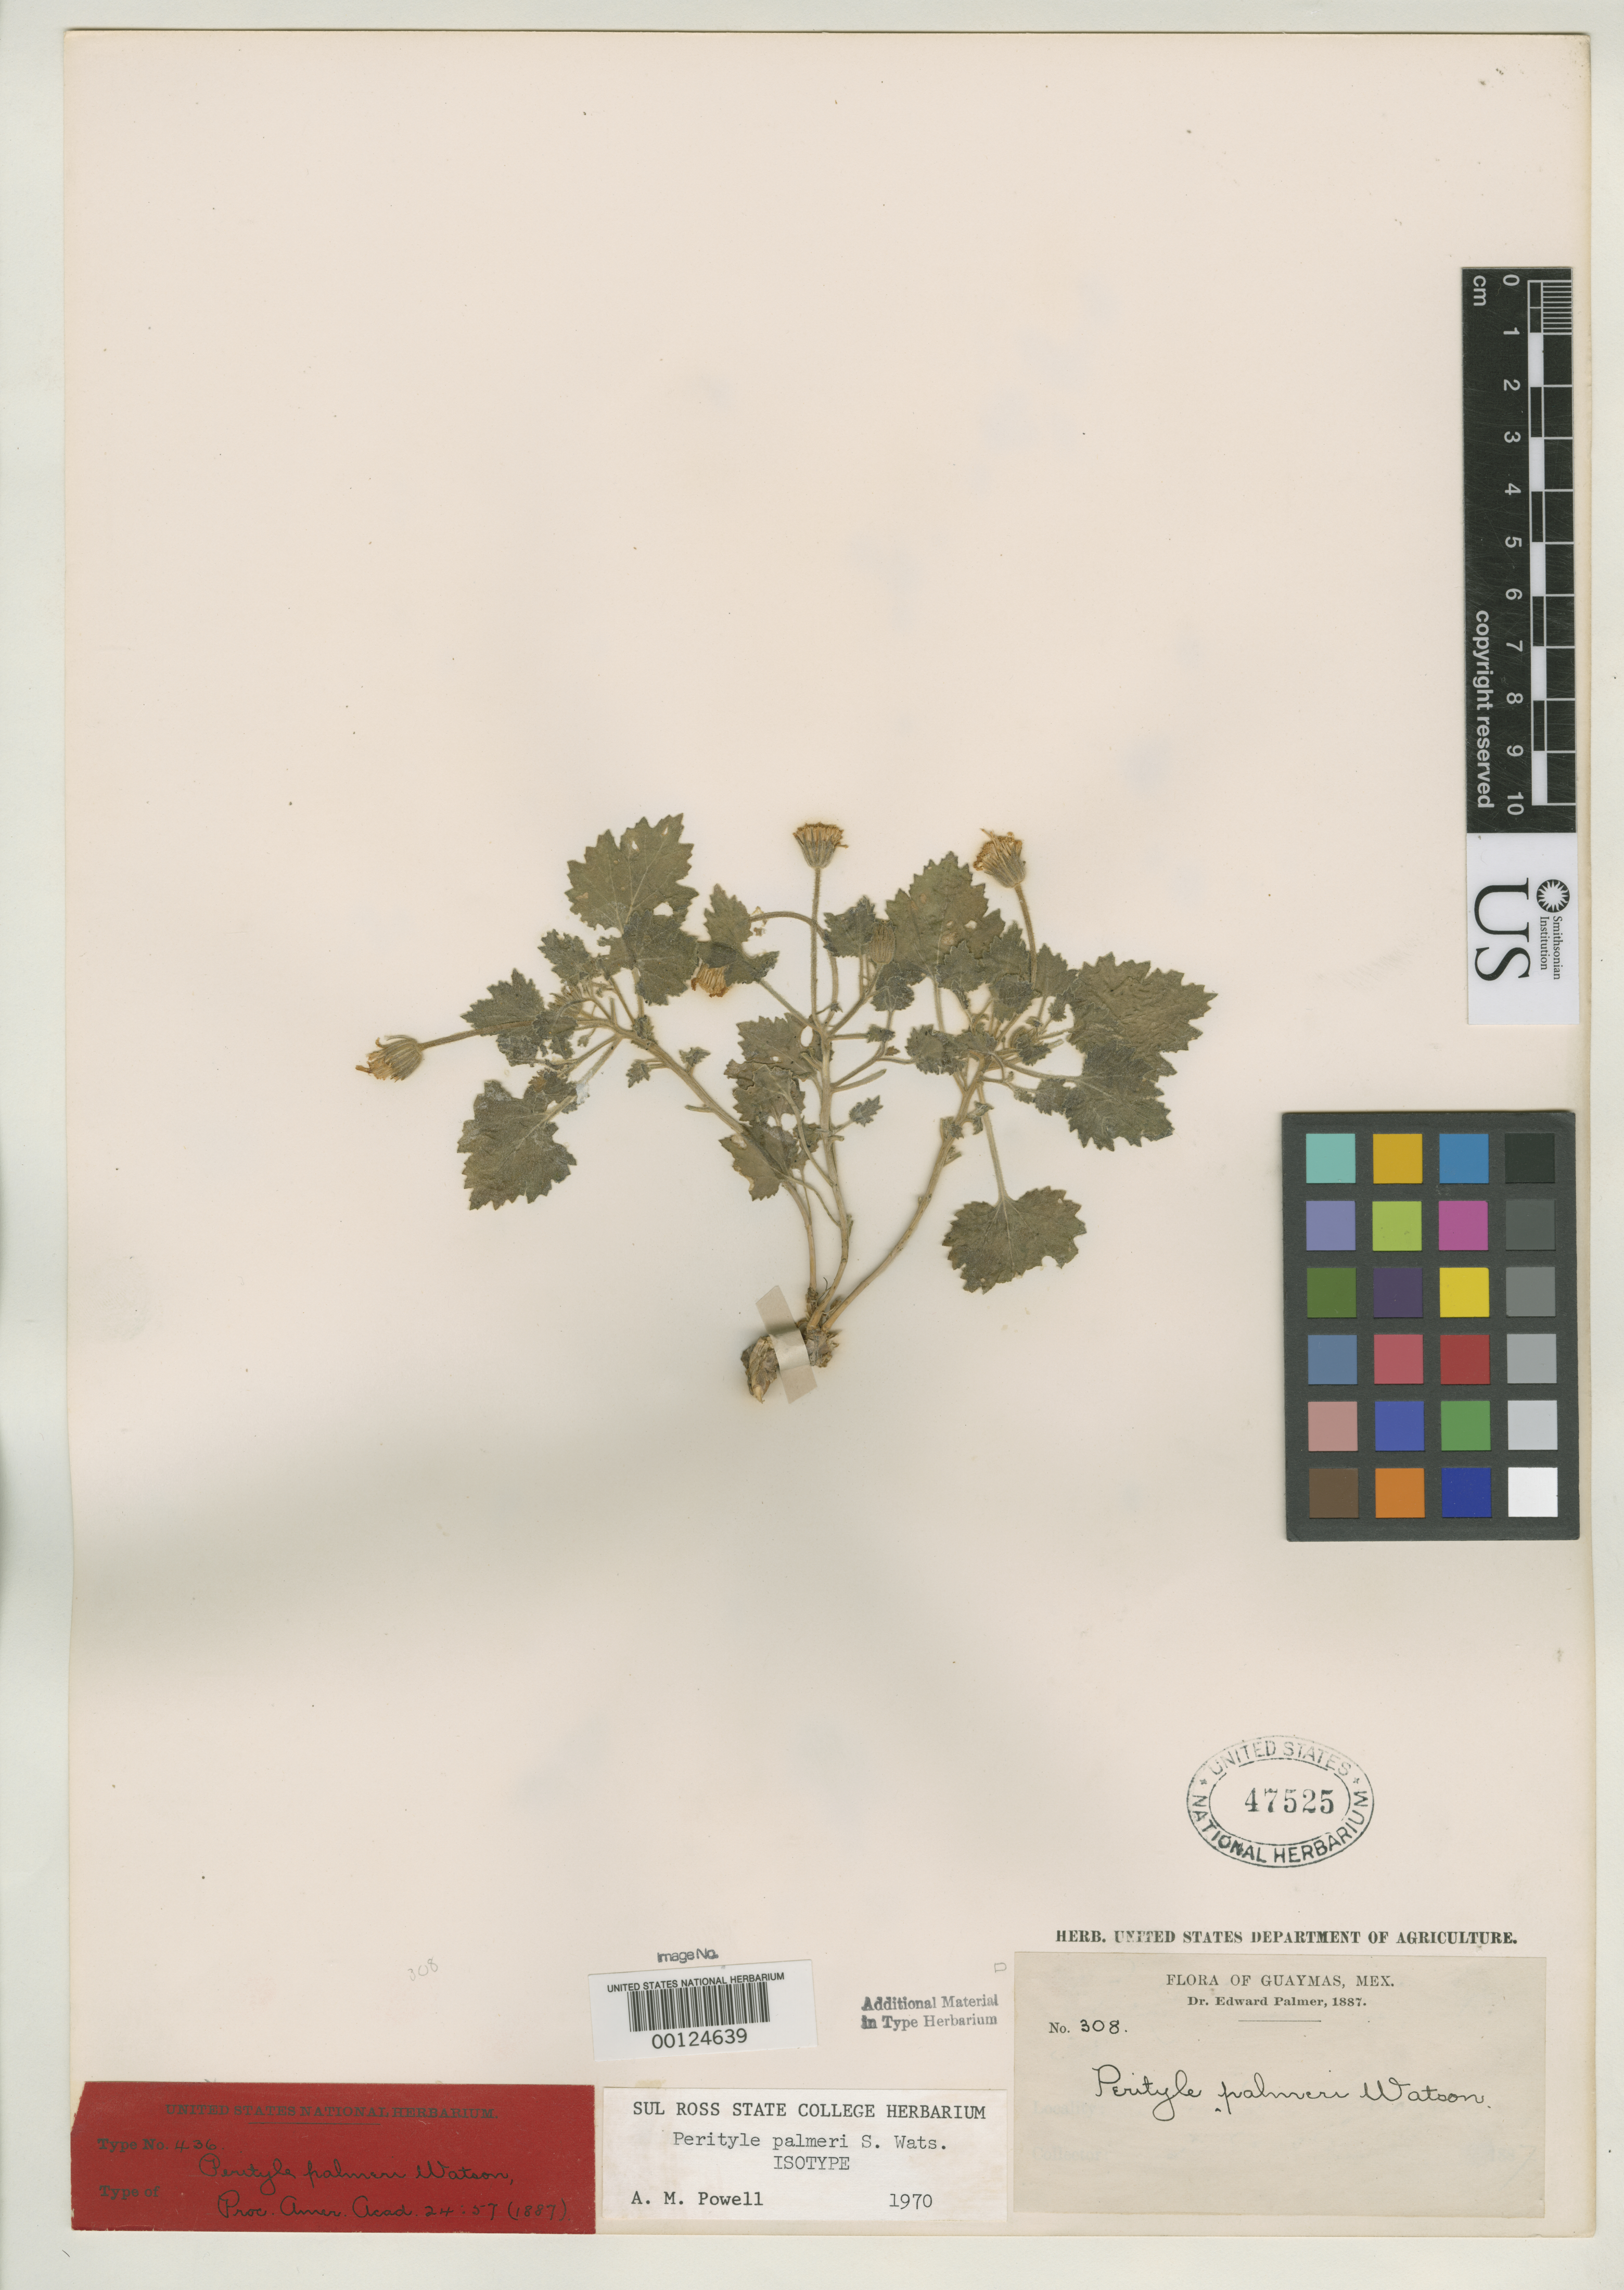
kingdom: Plantae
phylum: Tracheophyta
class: Magnoliopsida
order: Asterales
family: Asteraceae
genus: Perityle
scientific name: Perityle palmeri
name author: S. Watson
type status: Isotype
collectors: E. Palmer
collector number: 308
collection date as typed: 1887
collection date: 1887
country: Mexico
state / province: Sonora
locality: Guaymas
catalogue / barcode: US 47525